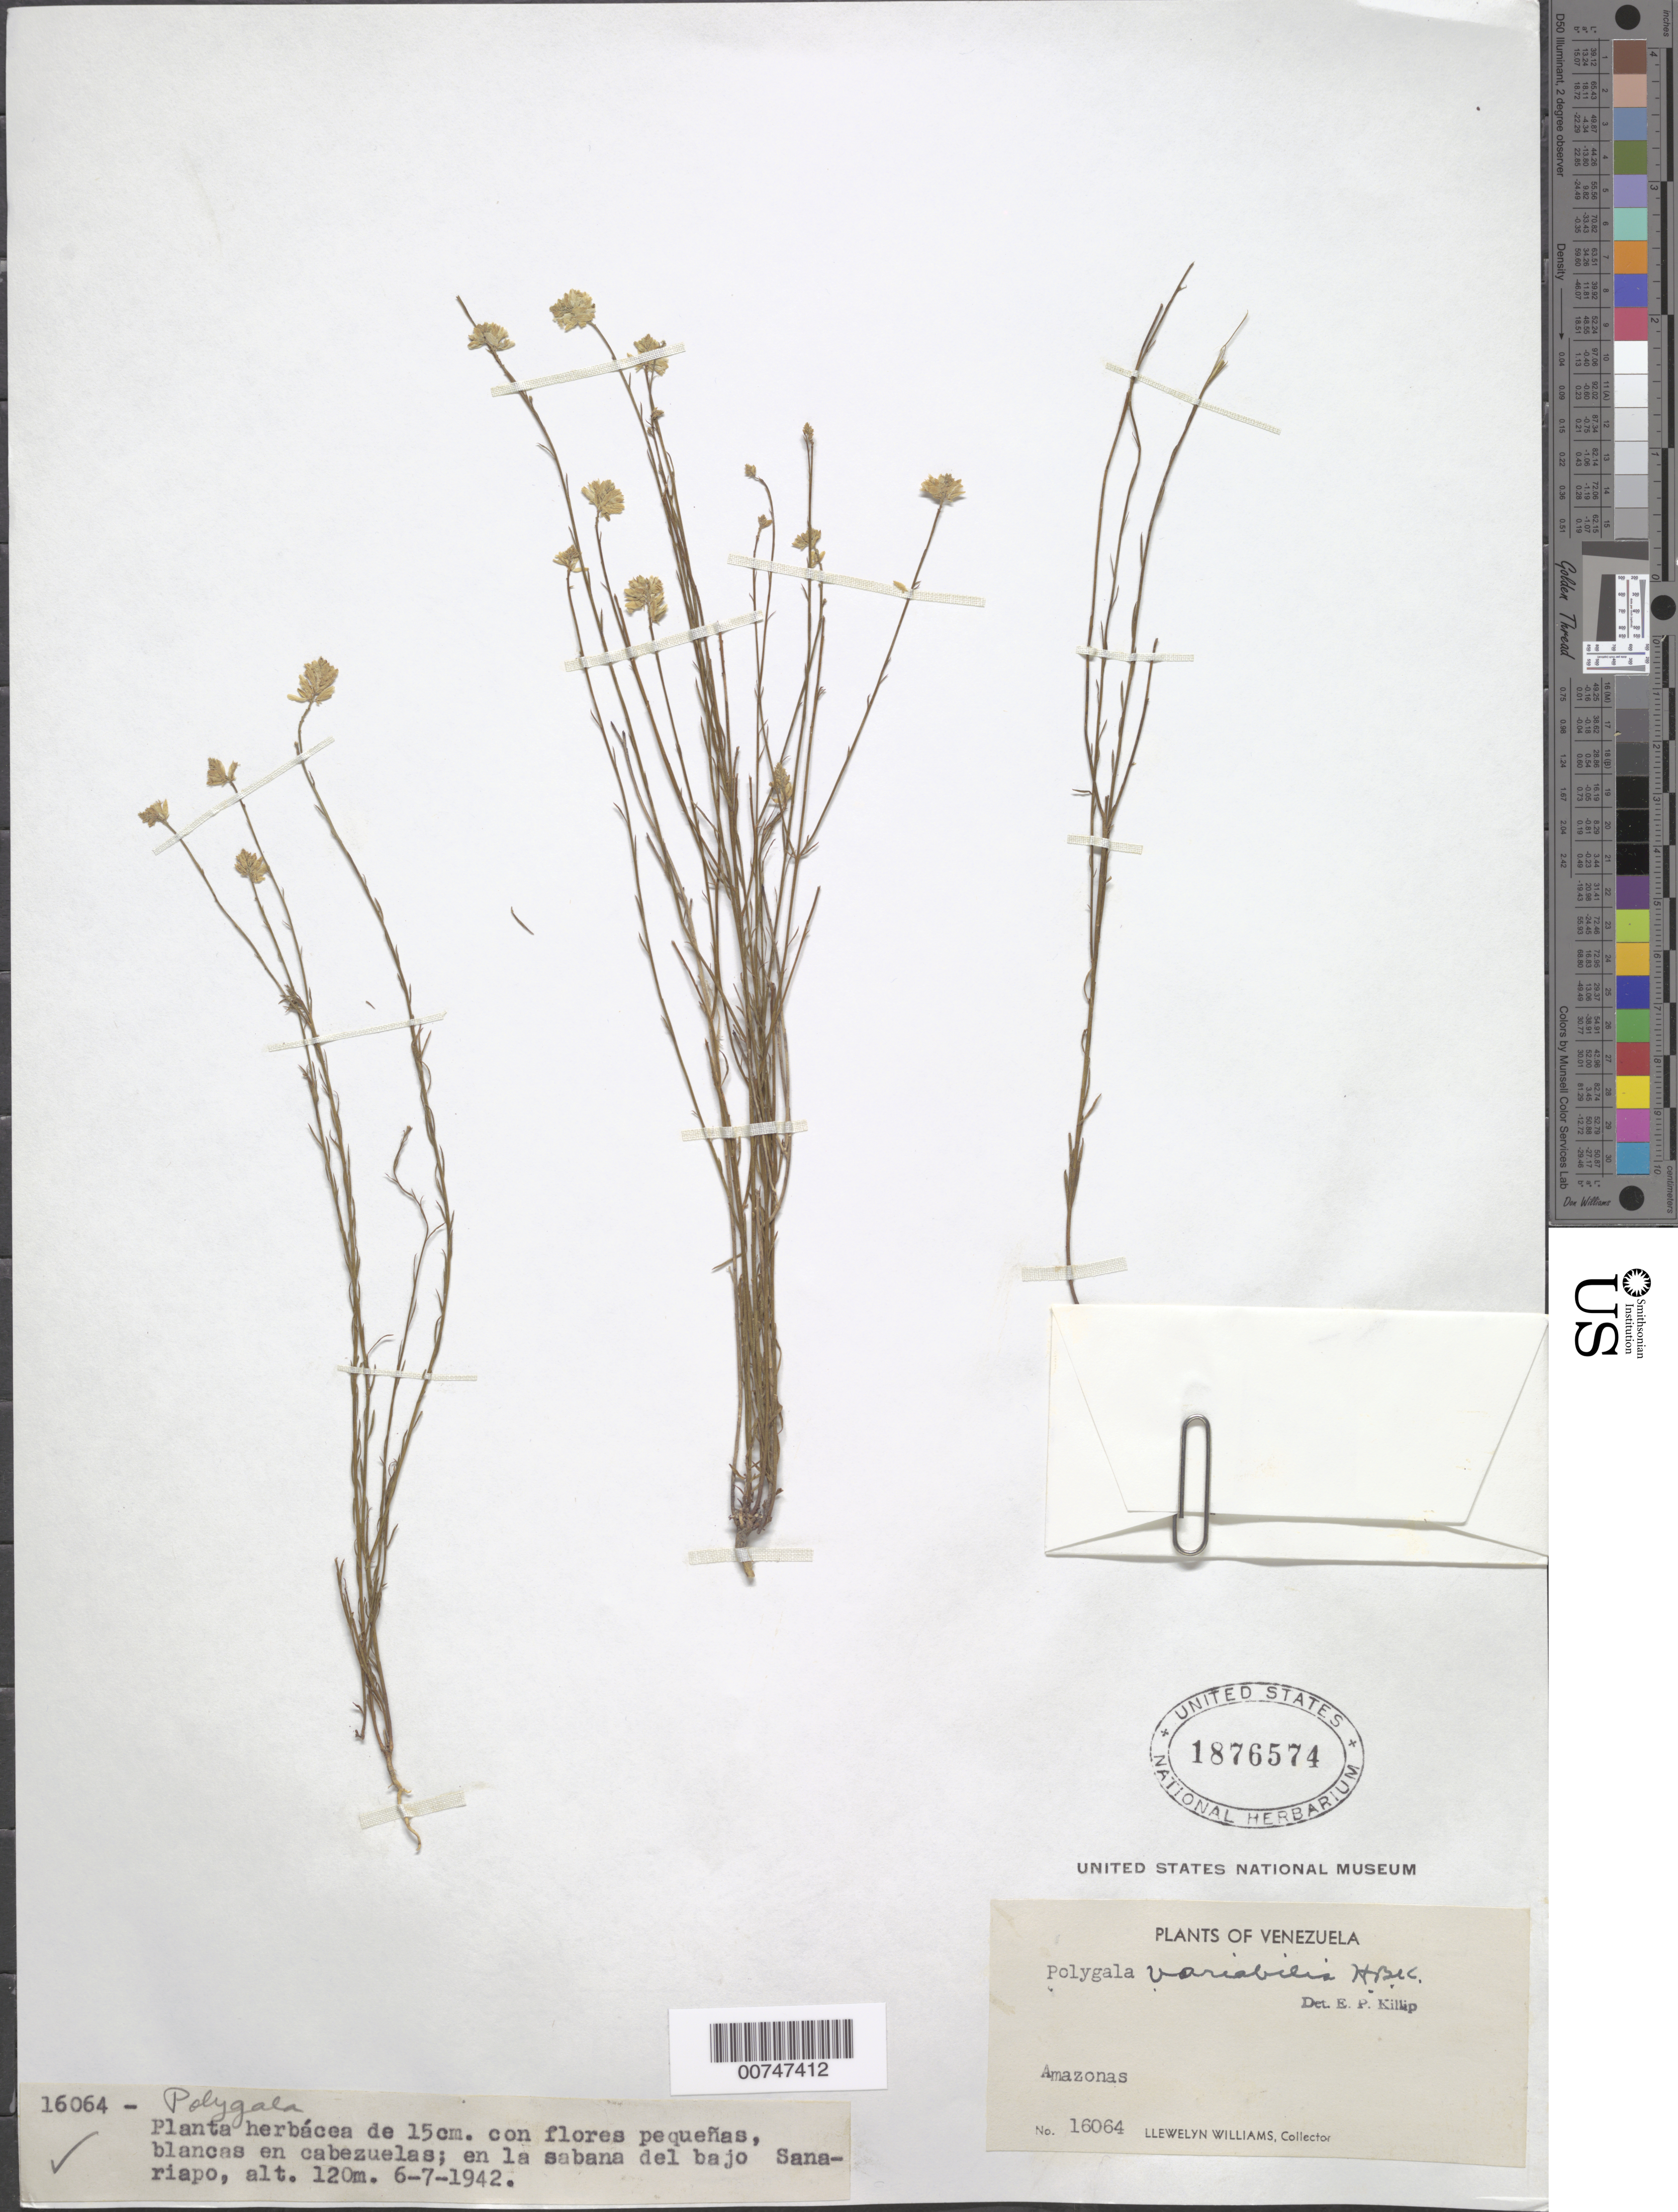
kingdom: Plantae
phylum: Tracheophyta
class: Magnoliopsida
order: Fabales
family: Polygalaceae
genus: Polygala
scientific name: Polygala variabilis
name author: Kunth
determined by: Killip, Ellsworth P.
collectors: Ll. Williams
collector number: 16064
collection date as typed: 6-Jul-42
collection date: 1942-07-06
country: Venezuela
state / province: Amazonas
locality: Sanariapo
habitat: Savanna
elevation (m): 120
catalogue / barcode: US 1876574